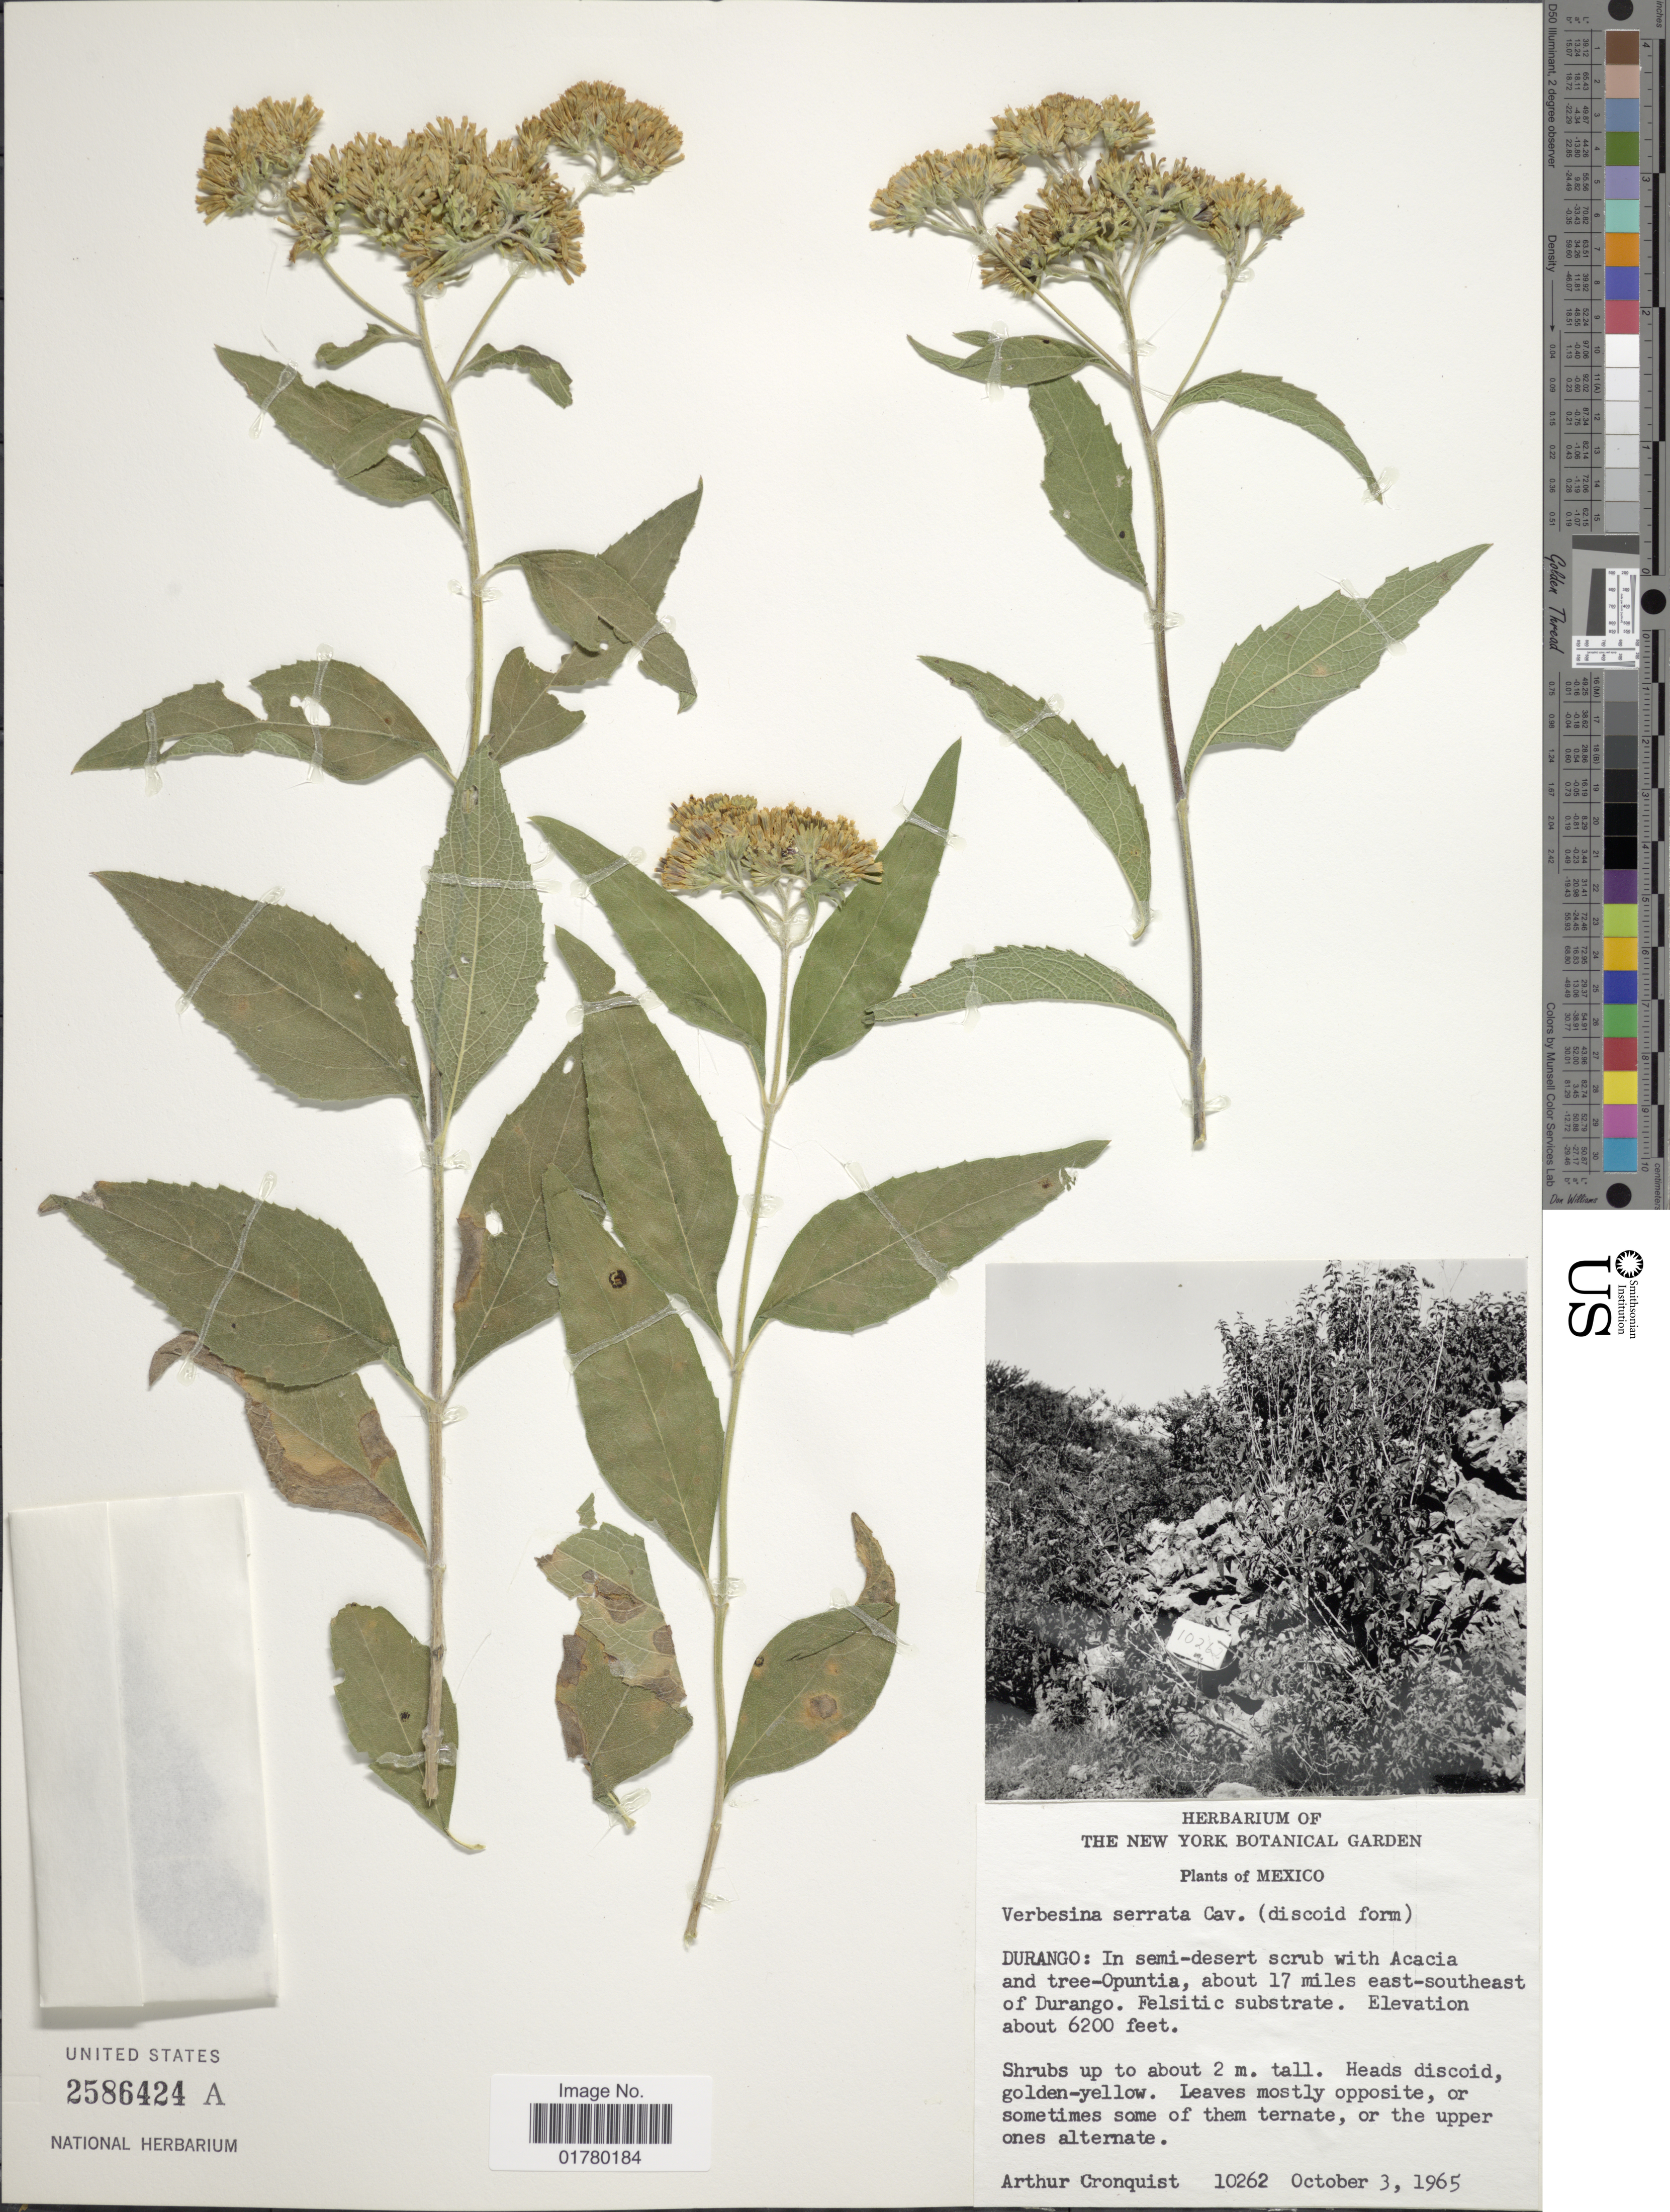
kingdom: Plantae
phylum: Tracheophyta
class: Magnoliopsida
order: Asterales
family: Asteraceae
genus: Verbesina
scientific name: Verbesina serrata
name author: Cav.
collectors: A. J. Cronquist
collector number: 10262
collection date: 1965-10-03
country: Mexico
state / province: Durango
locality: In semi-desert scrub with Acacia and tree-Opuntia, about 17 miles east-southeast of Durango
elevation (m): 1890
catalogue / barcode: US 2586424A